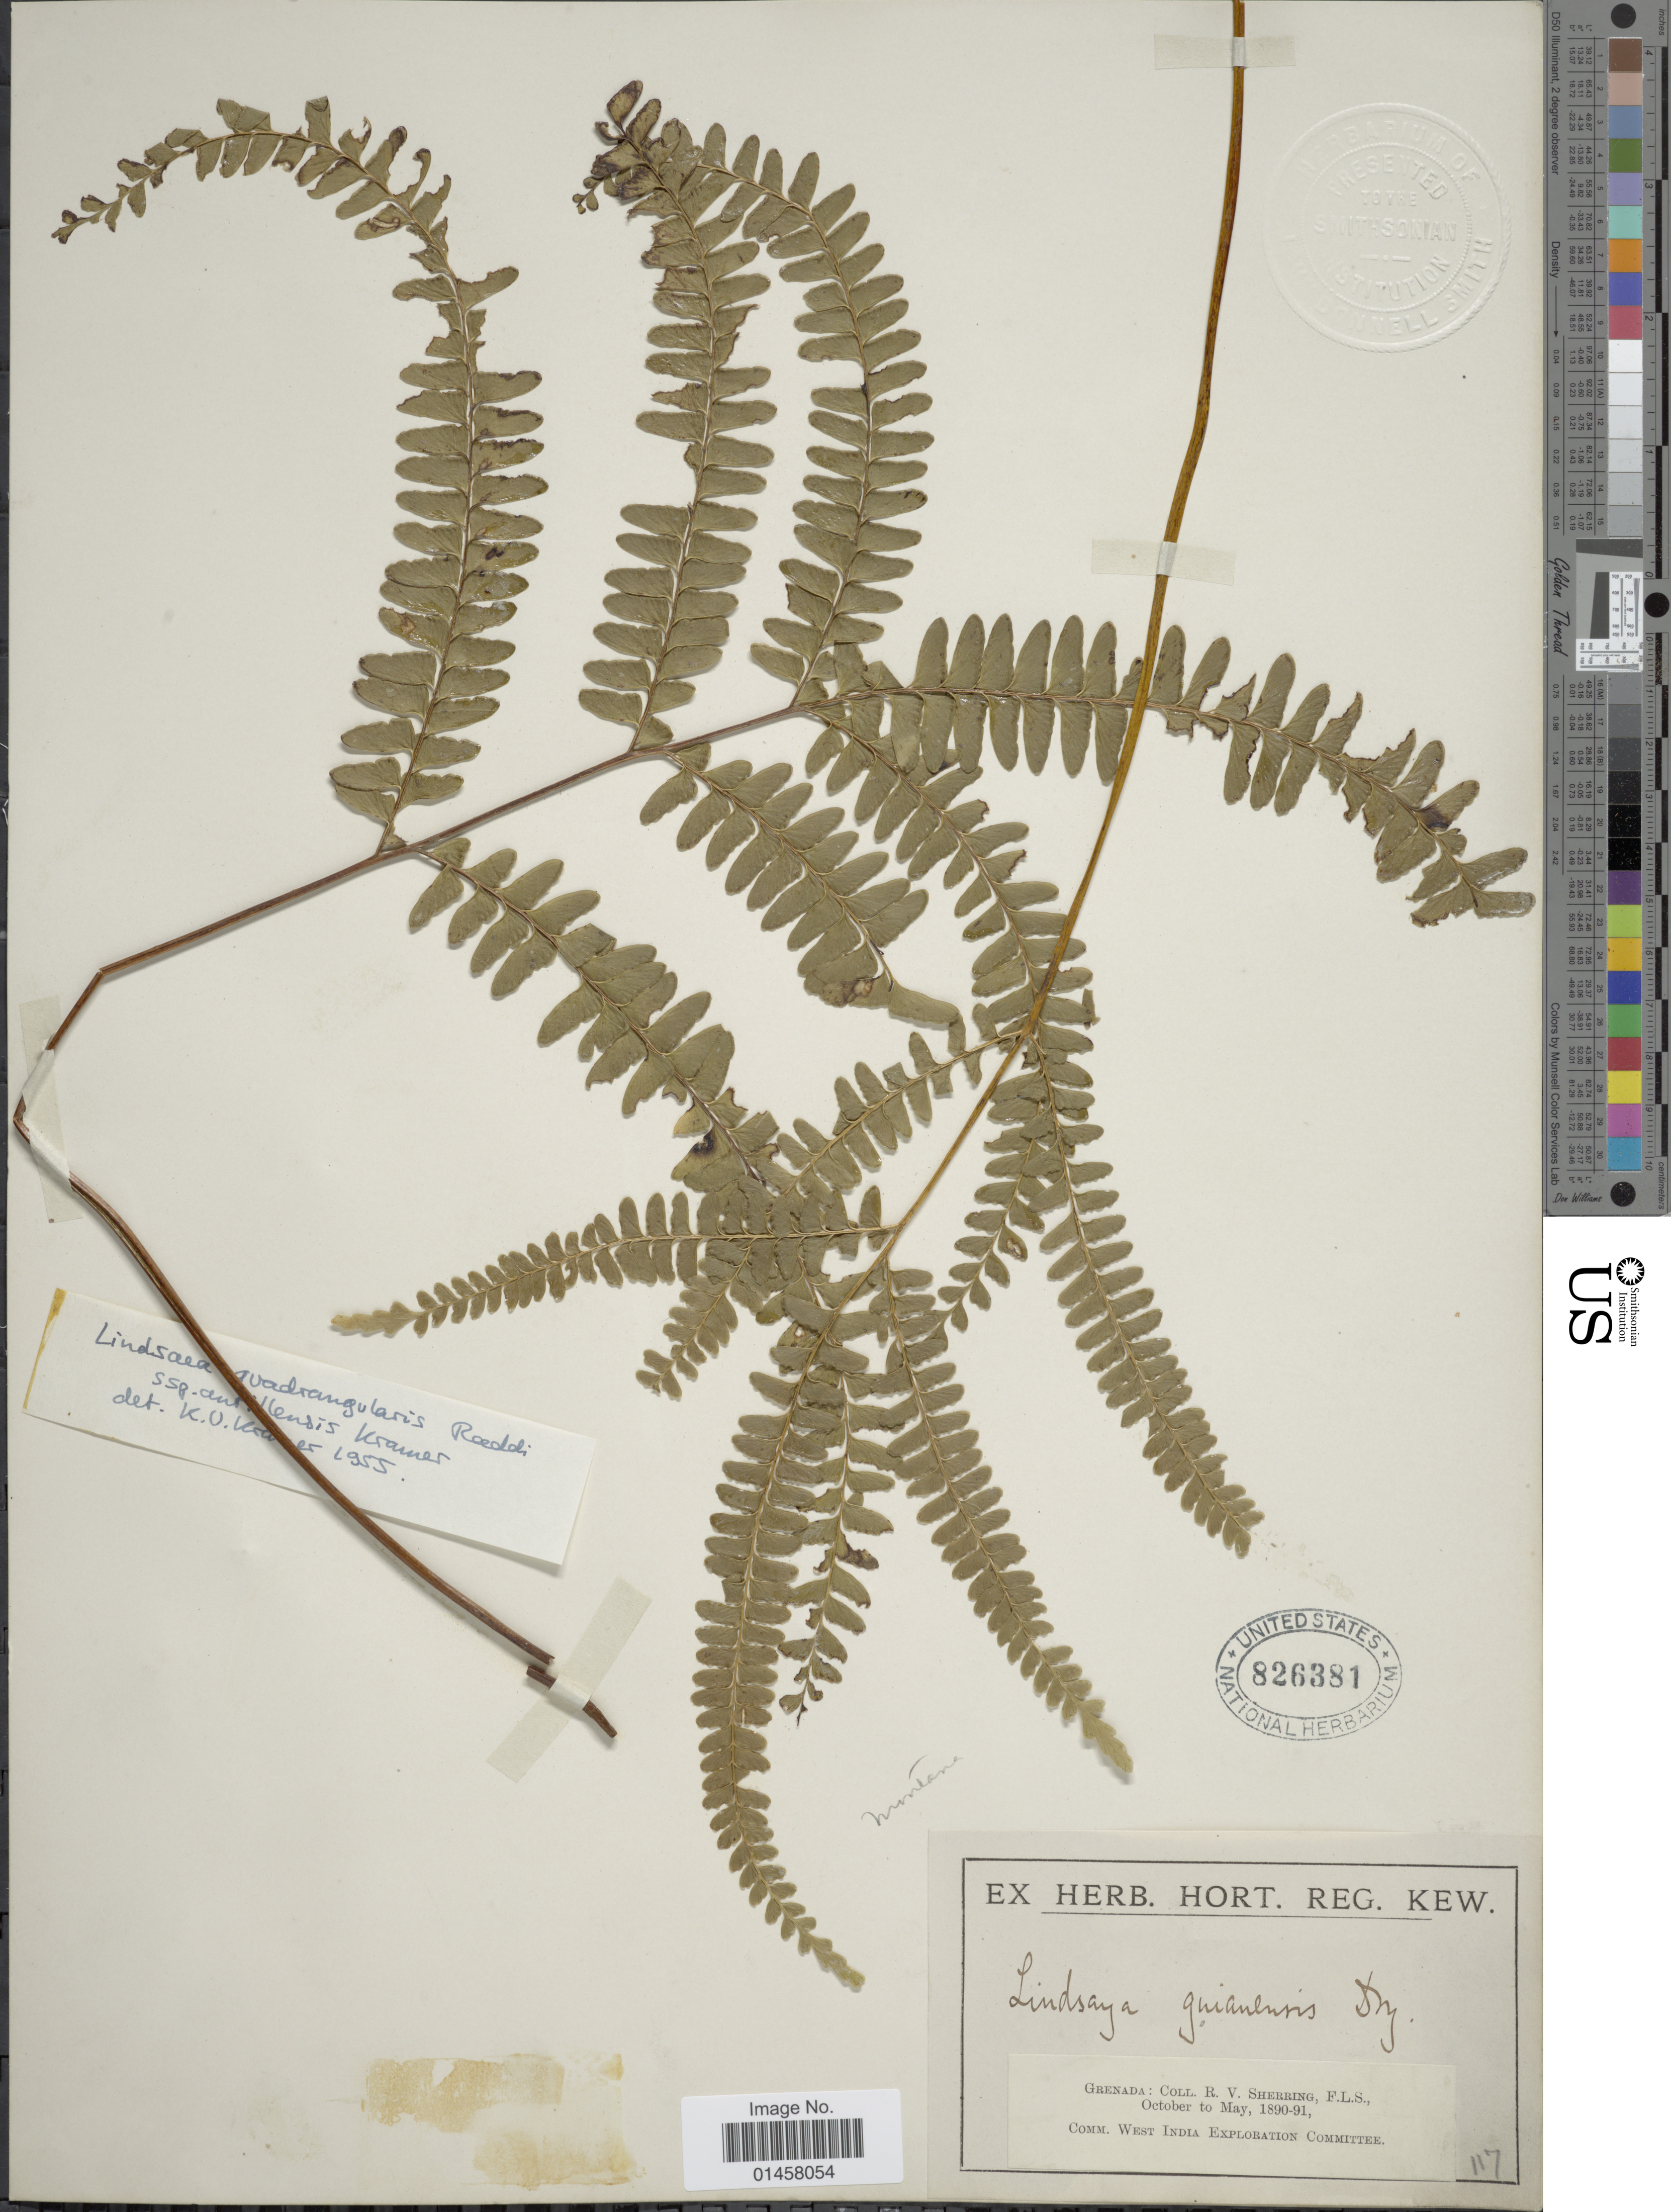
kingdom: Plantae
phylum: Tracheophyta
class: Polypodiopsida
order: Polypodiales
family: Lindsaeaceae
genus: Lindsaea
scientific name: Lindsaea quadrangularis subsp. antillensis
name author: K.U. Kramer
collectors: R. Sherring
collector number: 117?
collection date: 1890-10/1891-05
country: Grenada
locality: Grenada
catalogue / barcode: US 826381